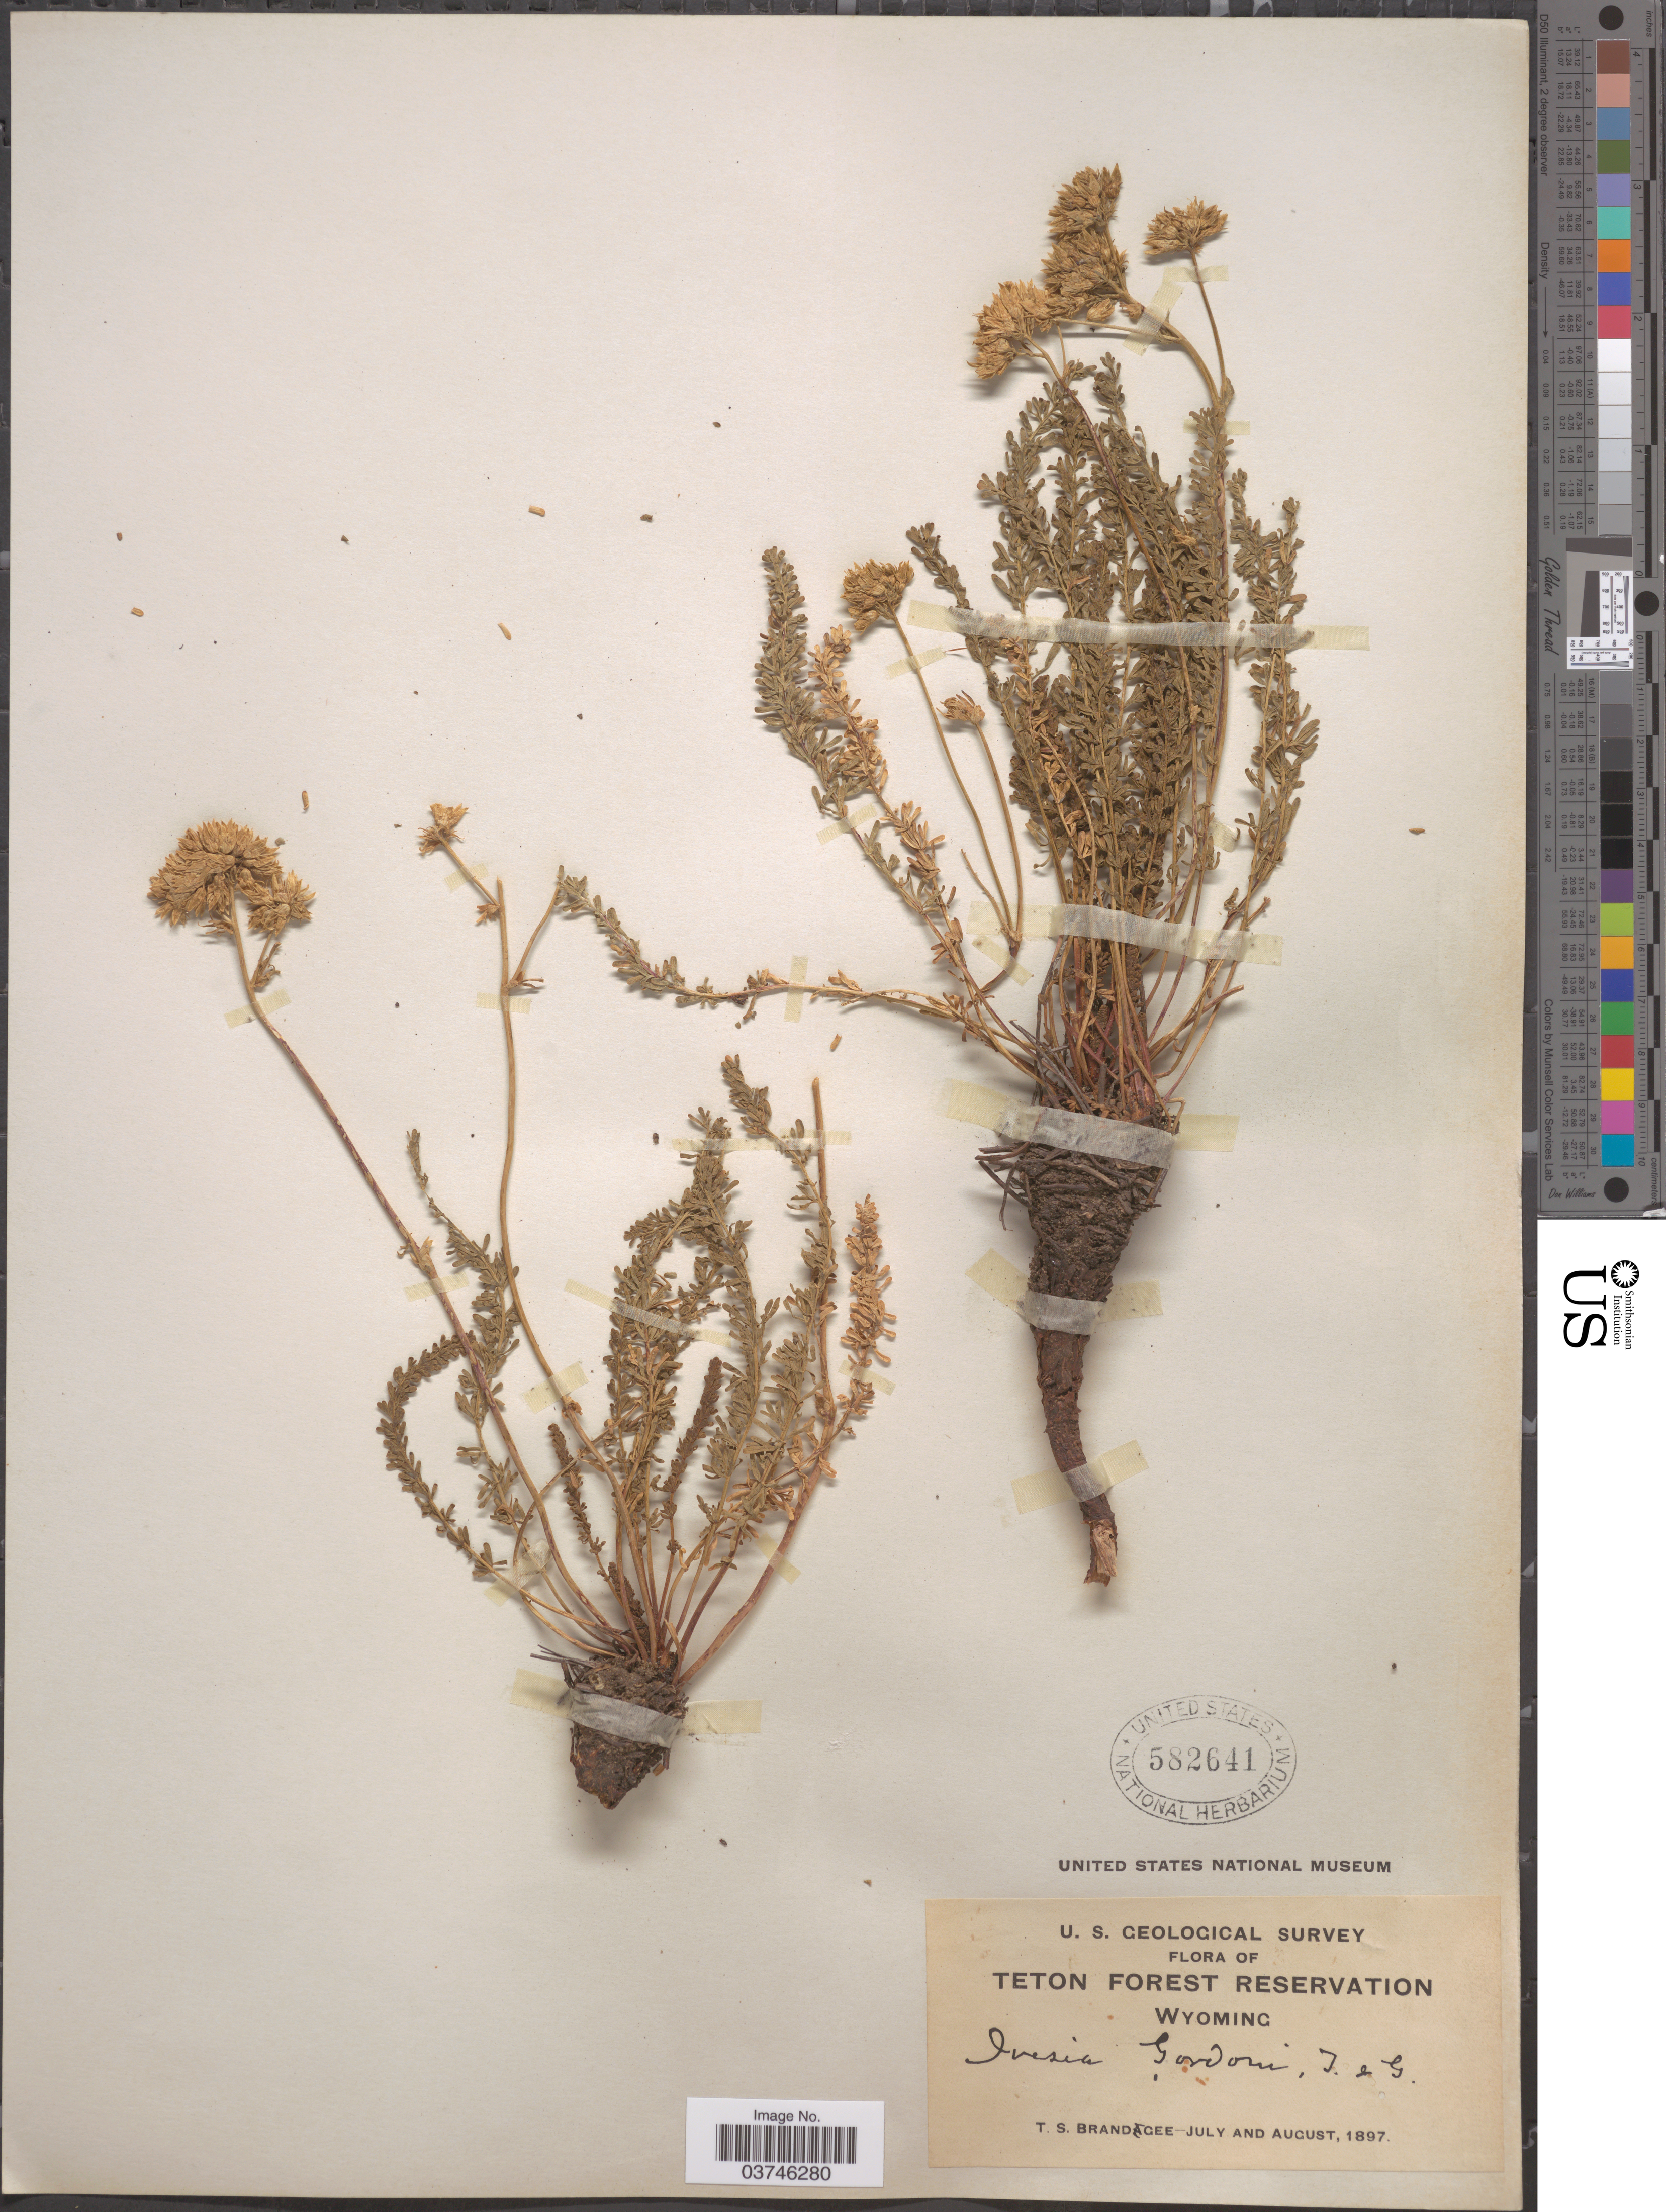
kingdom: Plantae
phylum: Tracheophyta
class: Magnoliopsida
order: Rosales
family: Rosaceae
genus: Potentilla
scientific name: Potentilla gordonii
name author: (Hook.) Greene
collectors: T. S. Brandegee (herbarium)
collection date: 1897-07/1897-08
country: United States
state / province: Wyoming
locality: Teton Forest Reservation.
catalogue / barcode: US 582641